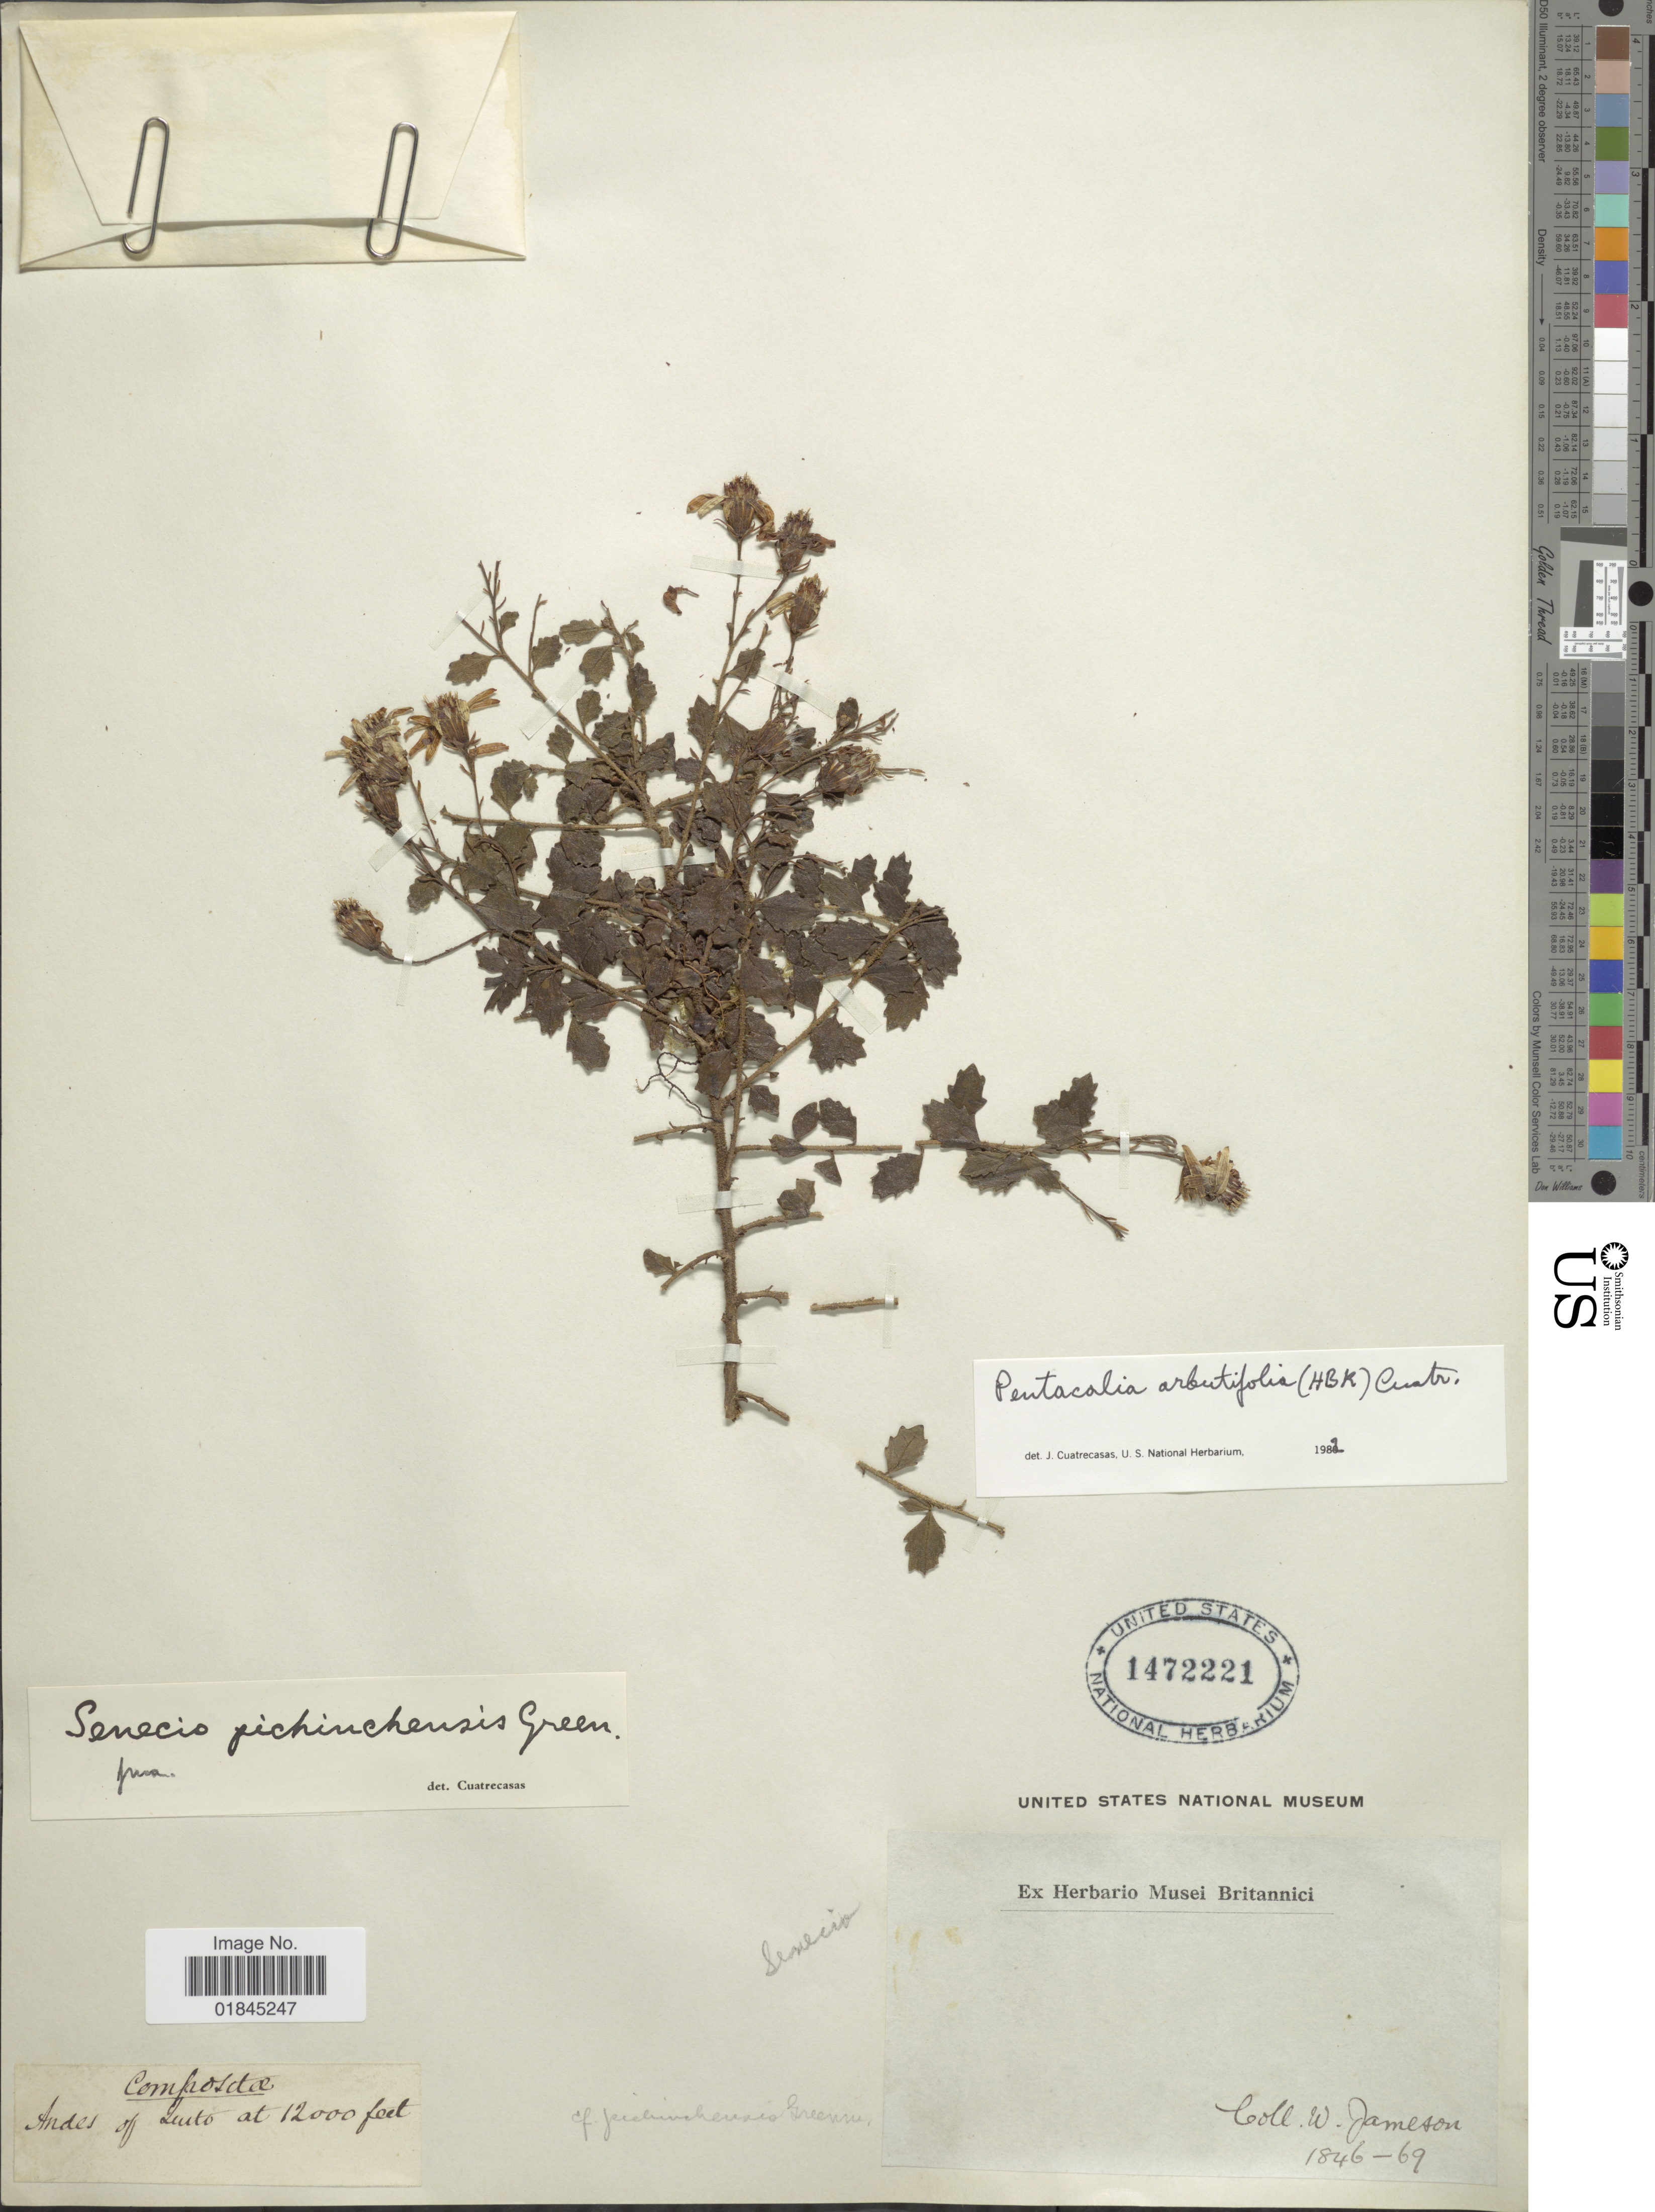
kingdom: Plantae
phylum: Tracheophyta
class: Magnoliopsida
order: Asterales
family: Asteraceae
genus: Pentacalia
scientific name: Pentacalia arbutifolia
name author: (Kunth) Cuatrec.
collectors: W. Jameson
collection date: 1846/1869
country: Ecuador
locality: Andes of Quito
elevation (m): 3658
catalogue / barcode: US 1472221